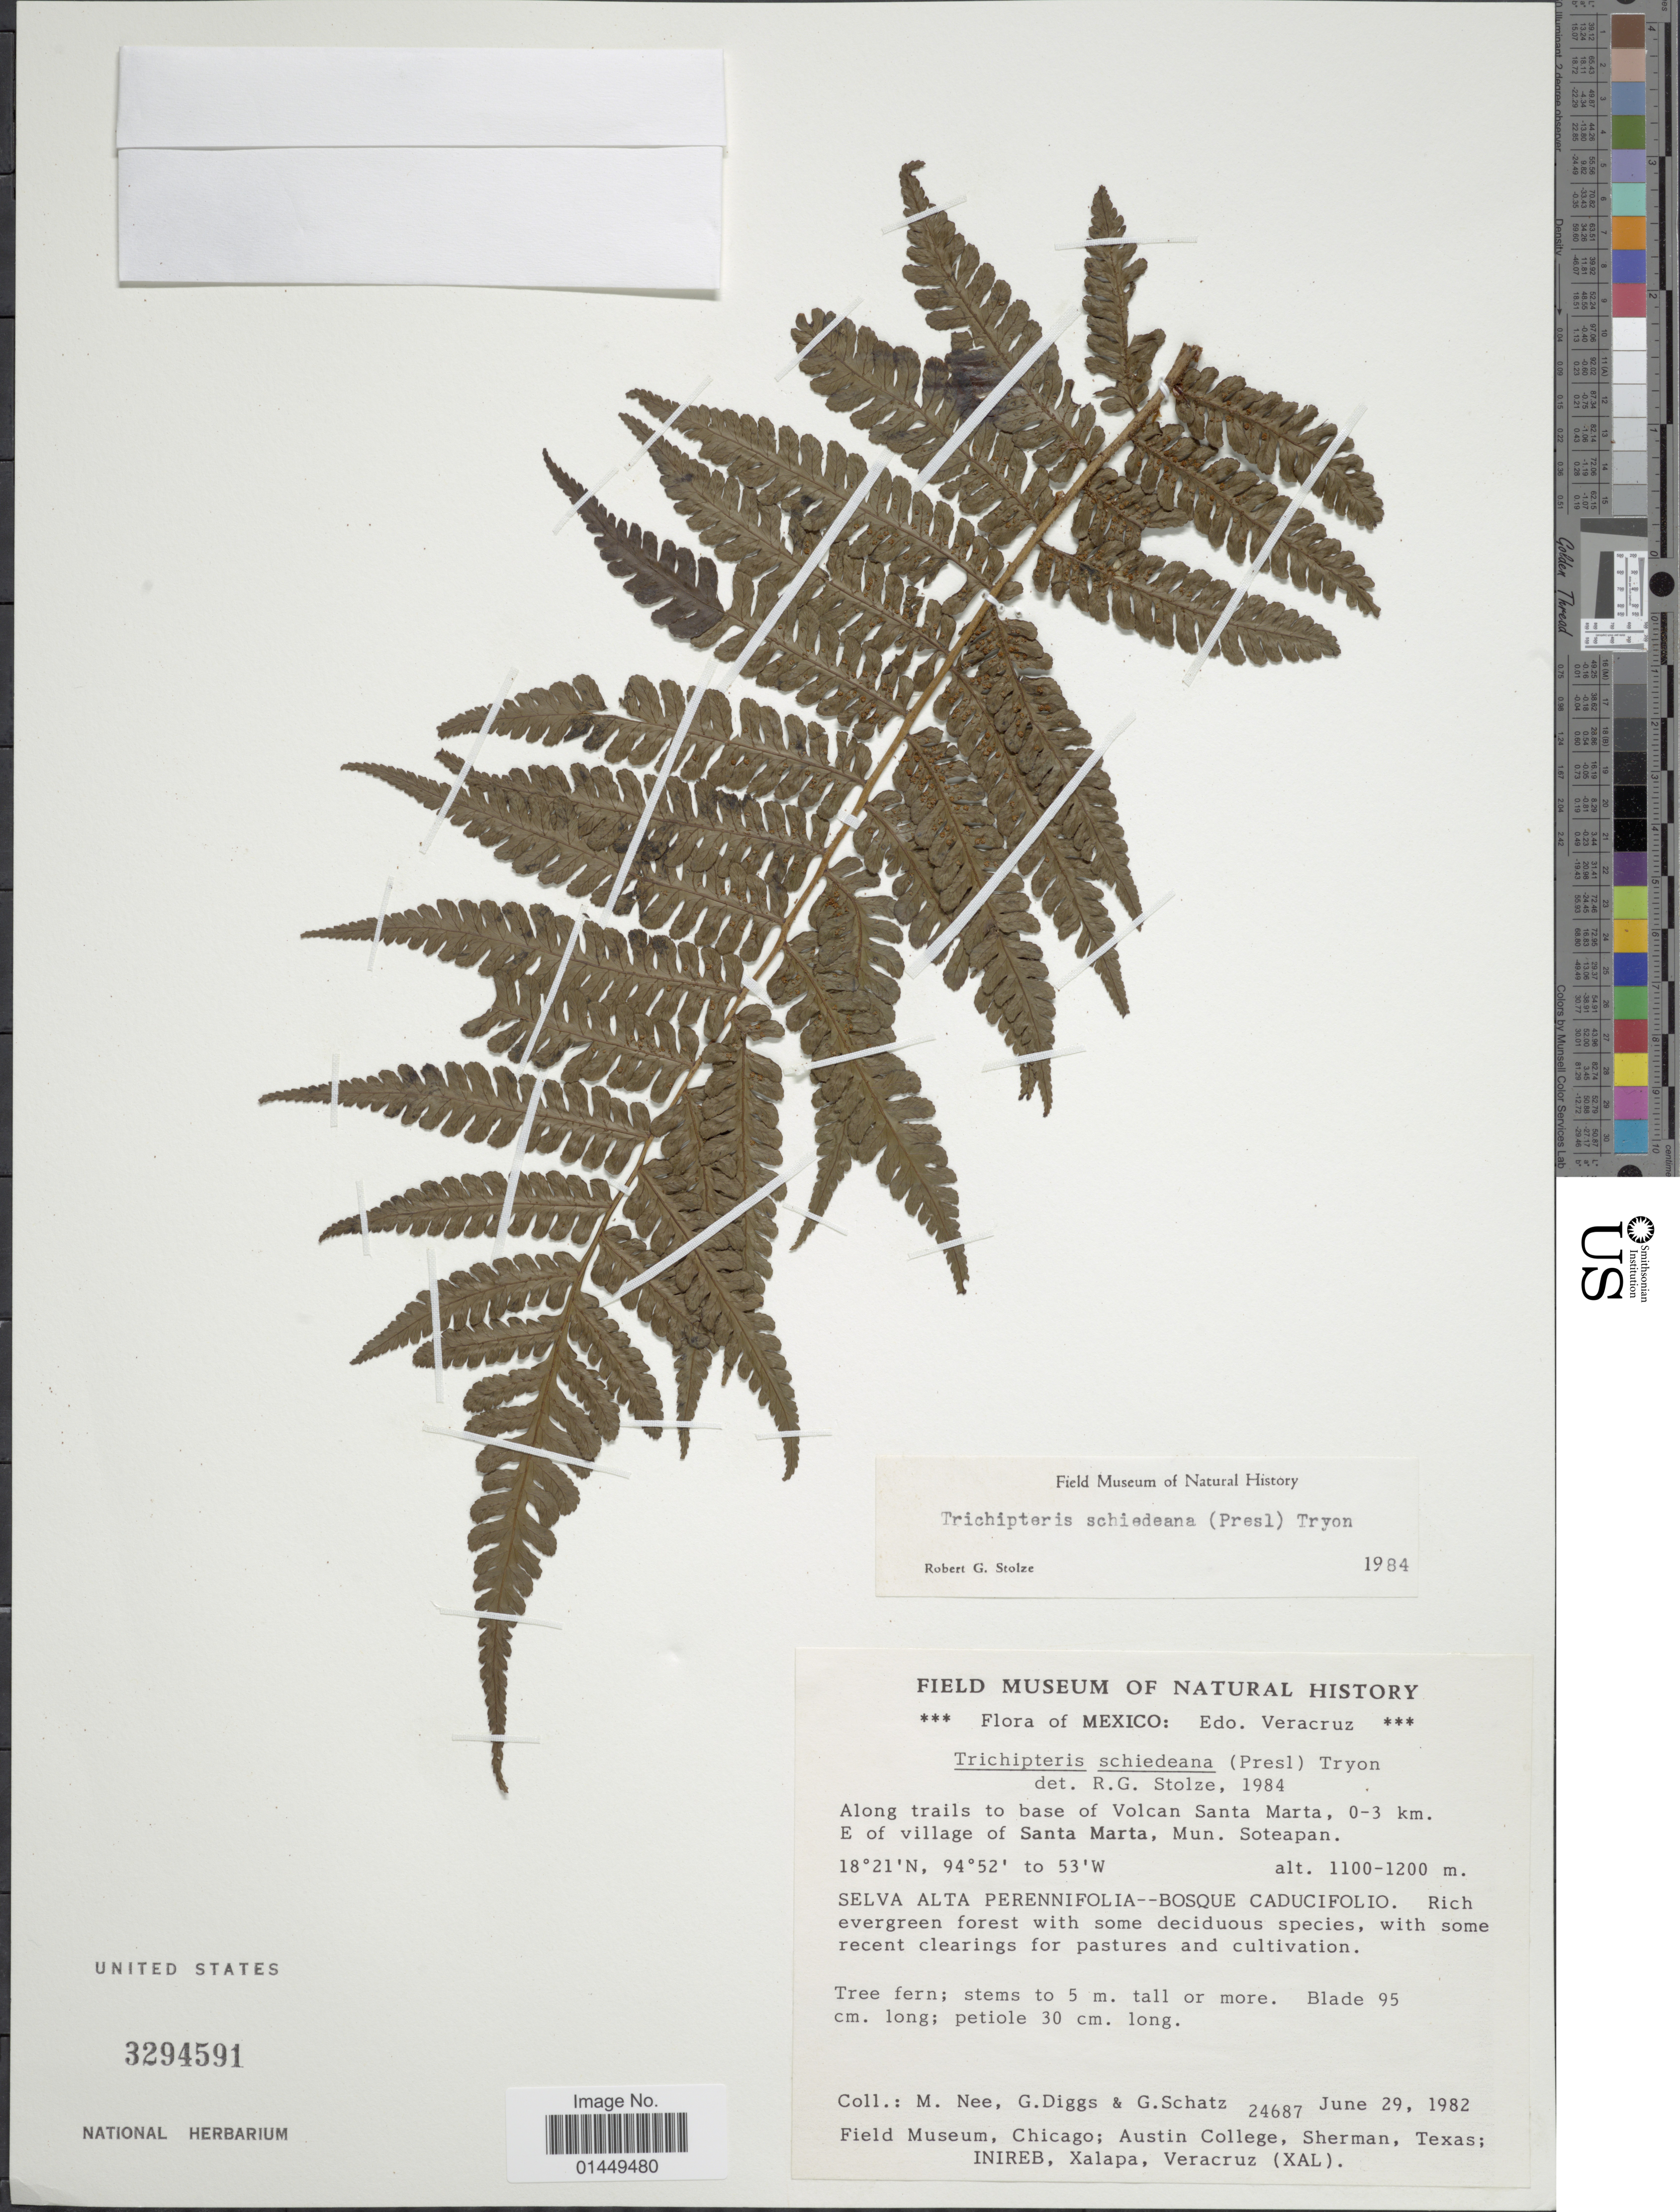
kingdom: Plantae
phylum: Tracheophyta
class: Polypodiopsida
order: Cyatheales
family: Cyatheaceae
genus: Cyathea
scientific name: Cyathea schiedeana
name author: (C. Presl) Domin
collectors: M. Nee, G. Diggs & G. C. Schatz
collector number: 24687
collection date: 1982-06-29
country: Mexico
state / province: Veracruz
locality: Edo. Veracruz, Along trails to base of Volcan Santa Marta, 0-3 km. E of village of Santa Marta, Mun. Soteapan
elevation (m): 1100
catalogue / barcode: US 3294591